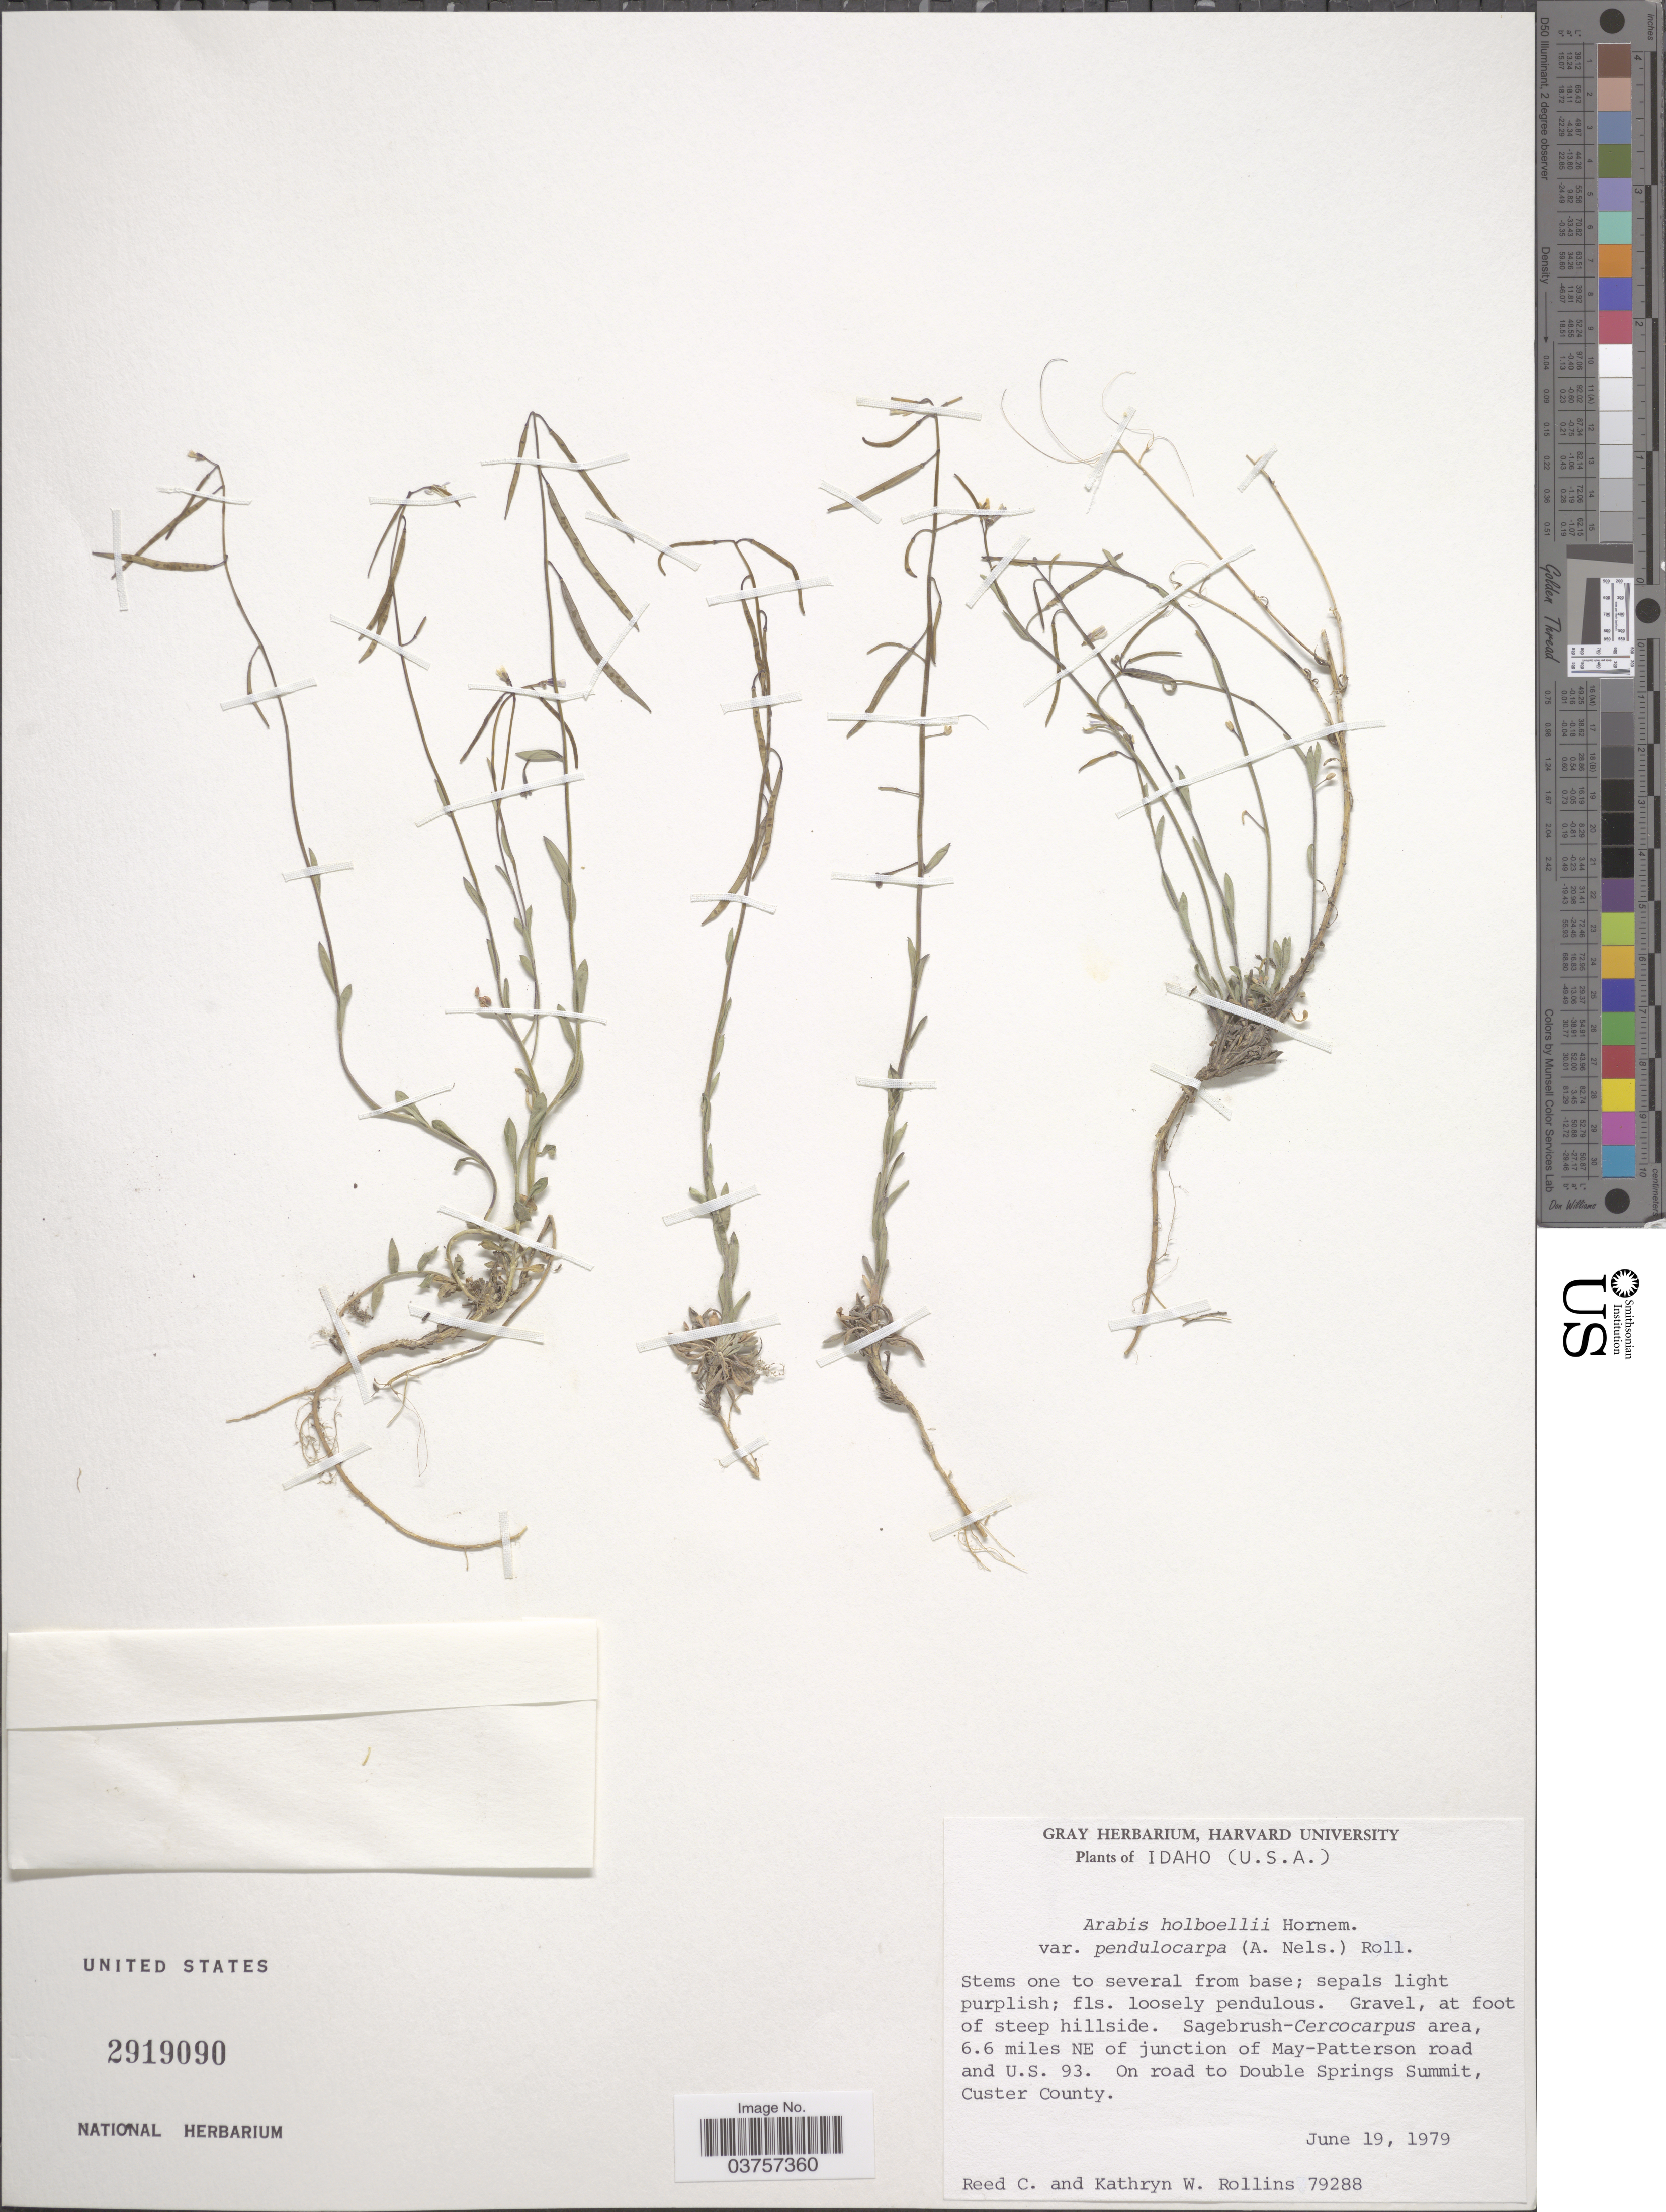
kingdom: Plantae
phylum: Tracheophyta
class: Magnoliopsida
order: Brassicales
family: Brassicaceae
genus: Arabis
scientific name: Arabis holboellii var. pendulocarpa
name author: (A. Nelson) Rollins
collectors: R. C. Rollins & K. W. Rollins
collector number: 79288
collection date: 1979-06-19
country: United States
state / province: Idaho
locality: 6.6 miles NE of junction of May-Patterson road and U.S. 93. On road to Double Springs Summit, Custer County.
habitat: gravel at foot of steep hillside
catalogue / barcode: US 2919090